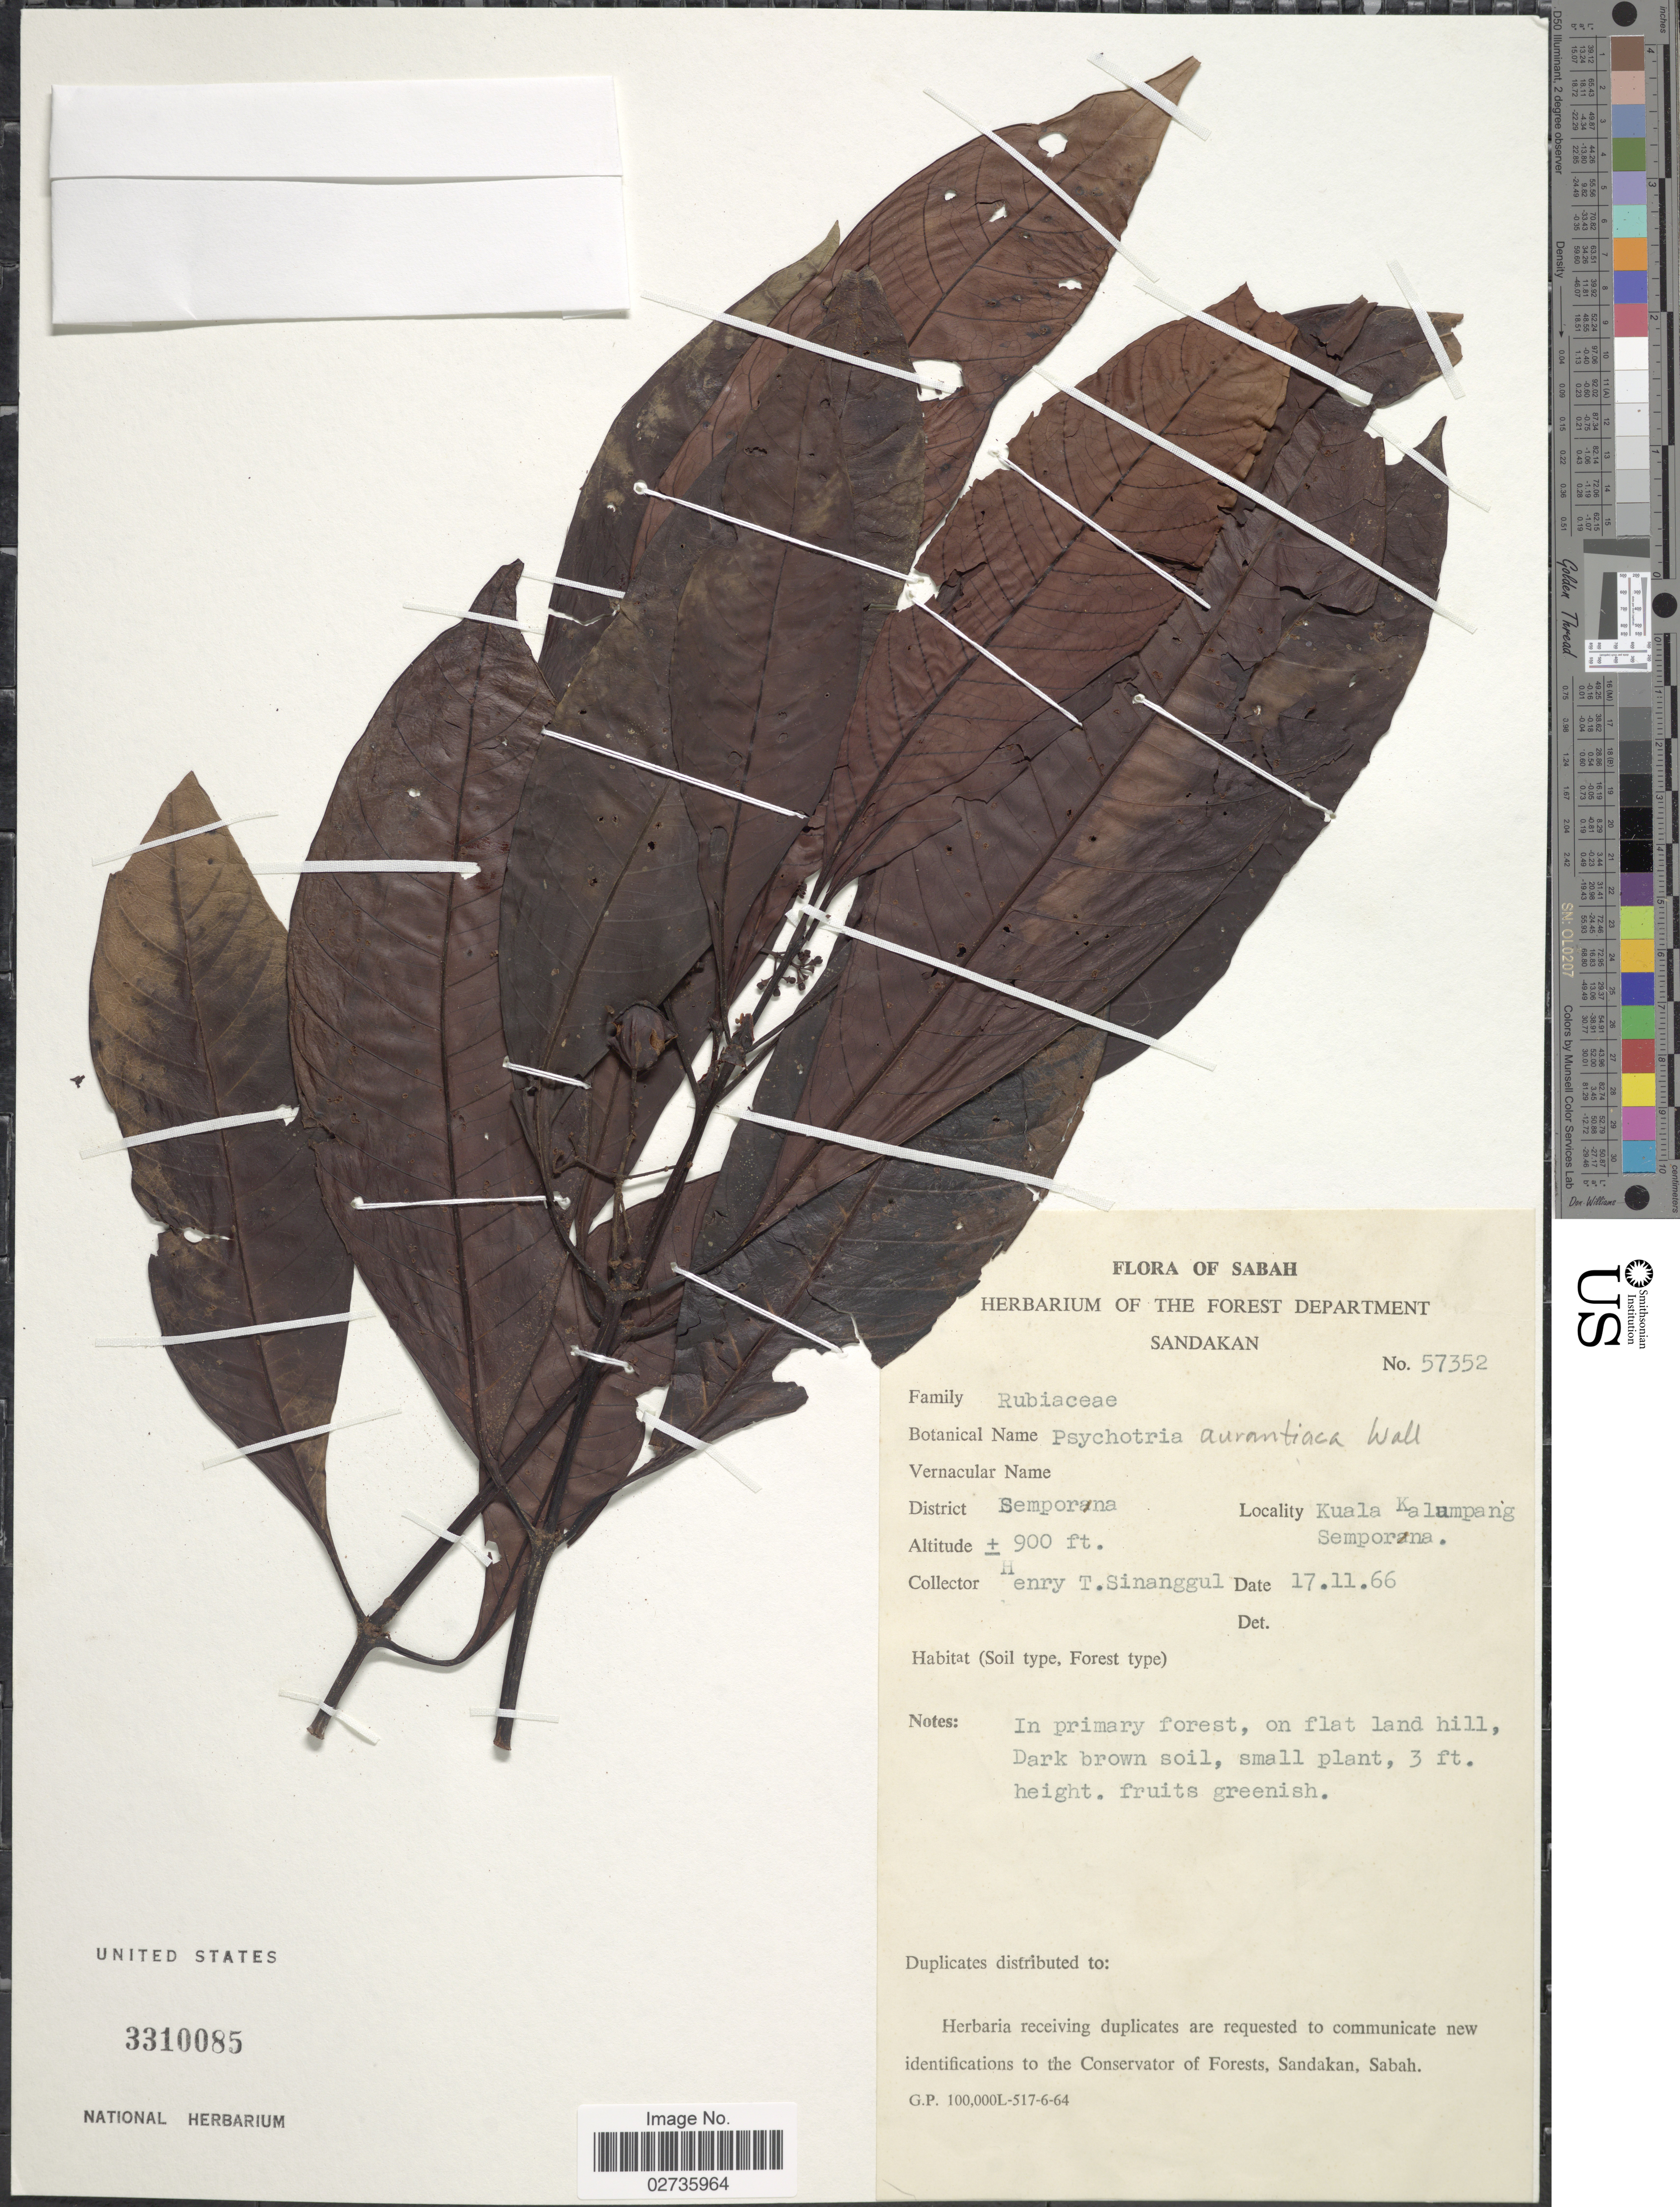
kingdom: Plantae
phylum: Tracheophyta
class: Magnoliopsida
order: Gentianales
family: Rubiaceae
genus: Psychotria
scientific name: Psychotria aurantiaca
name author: Wall.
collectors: H. Sinanggul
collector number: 57352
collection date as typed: Transcribed d/m/y: 17/11/66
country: Malaysia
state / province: Sabah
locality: District Semporna, Kuala Kalumpang Semporna, In primary forest, on flat land hill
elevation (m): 274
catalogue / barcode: US 3310085